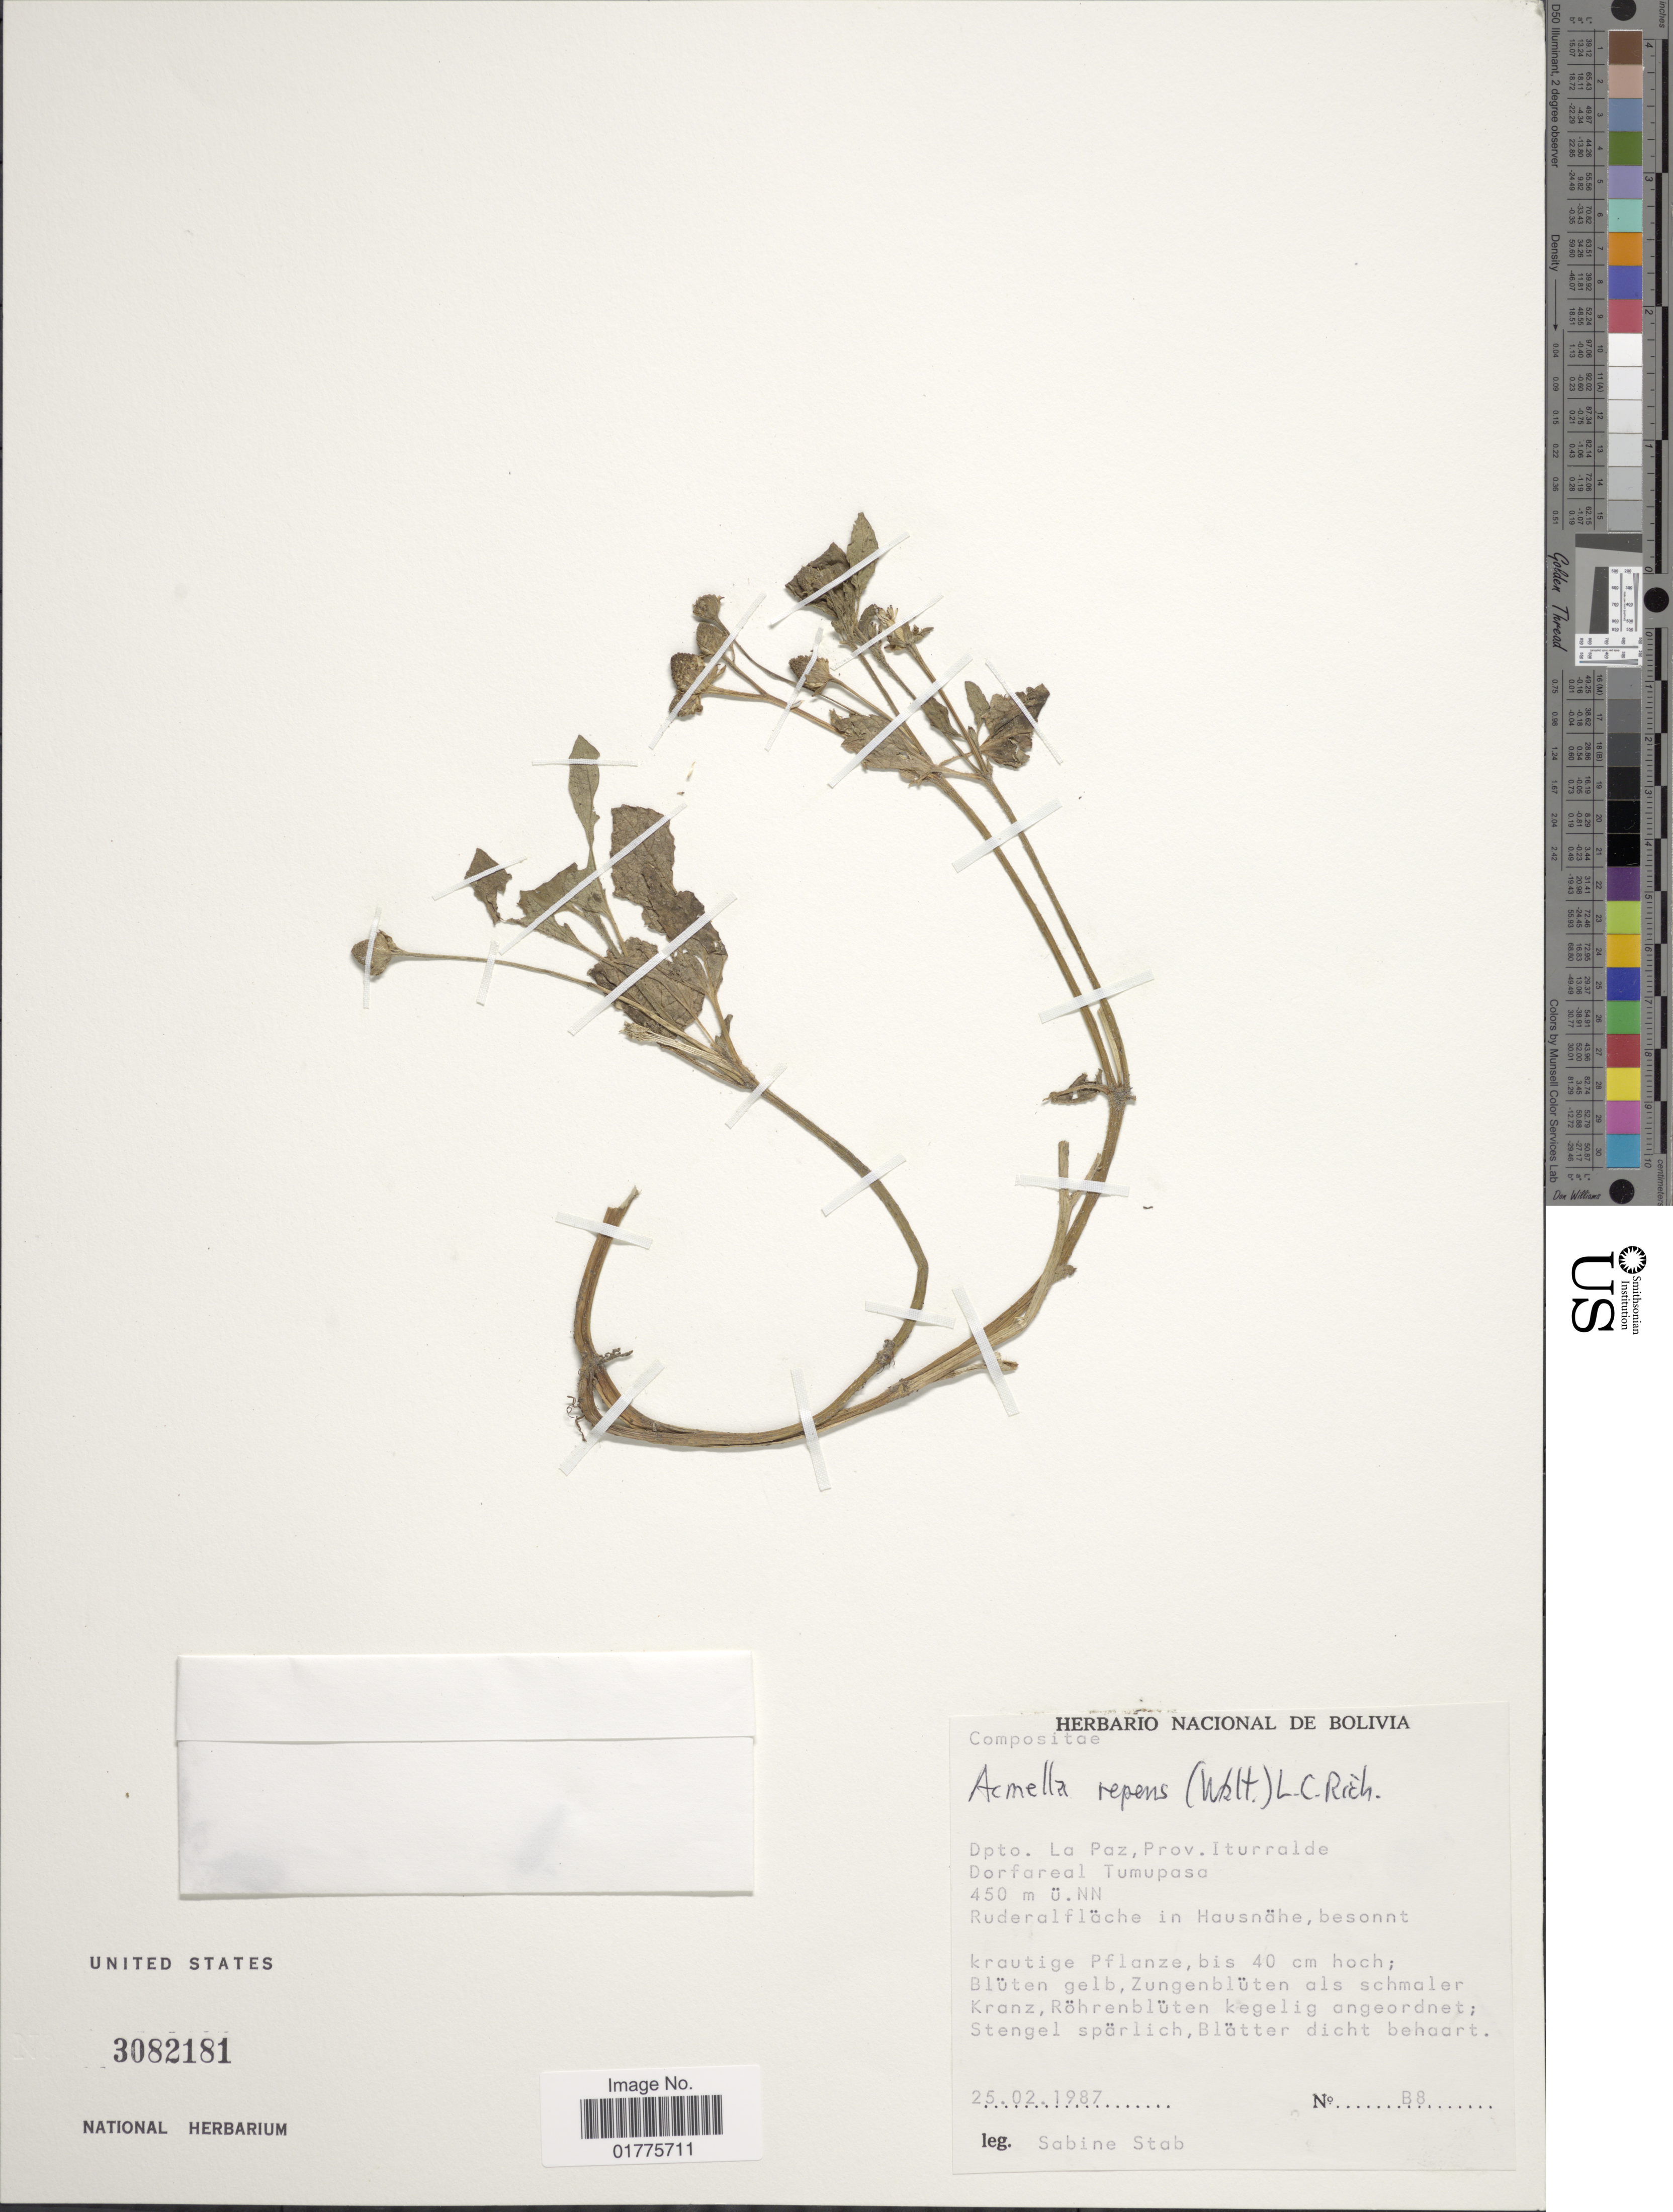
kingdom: Plantae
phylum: Tracheophyta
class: Magnoliopsida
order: Asterales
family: Asteraceae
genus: Acmella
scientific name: Acmella repens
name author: (Walter) Rich.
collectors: S. Stab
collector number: B8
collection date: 1987-02-25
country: Bolivia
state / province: La Paz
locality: Prov. Iturralde, Dorfareal Tumupasa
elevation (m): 450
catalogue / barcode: US 3082181